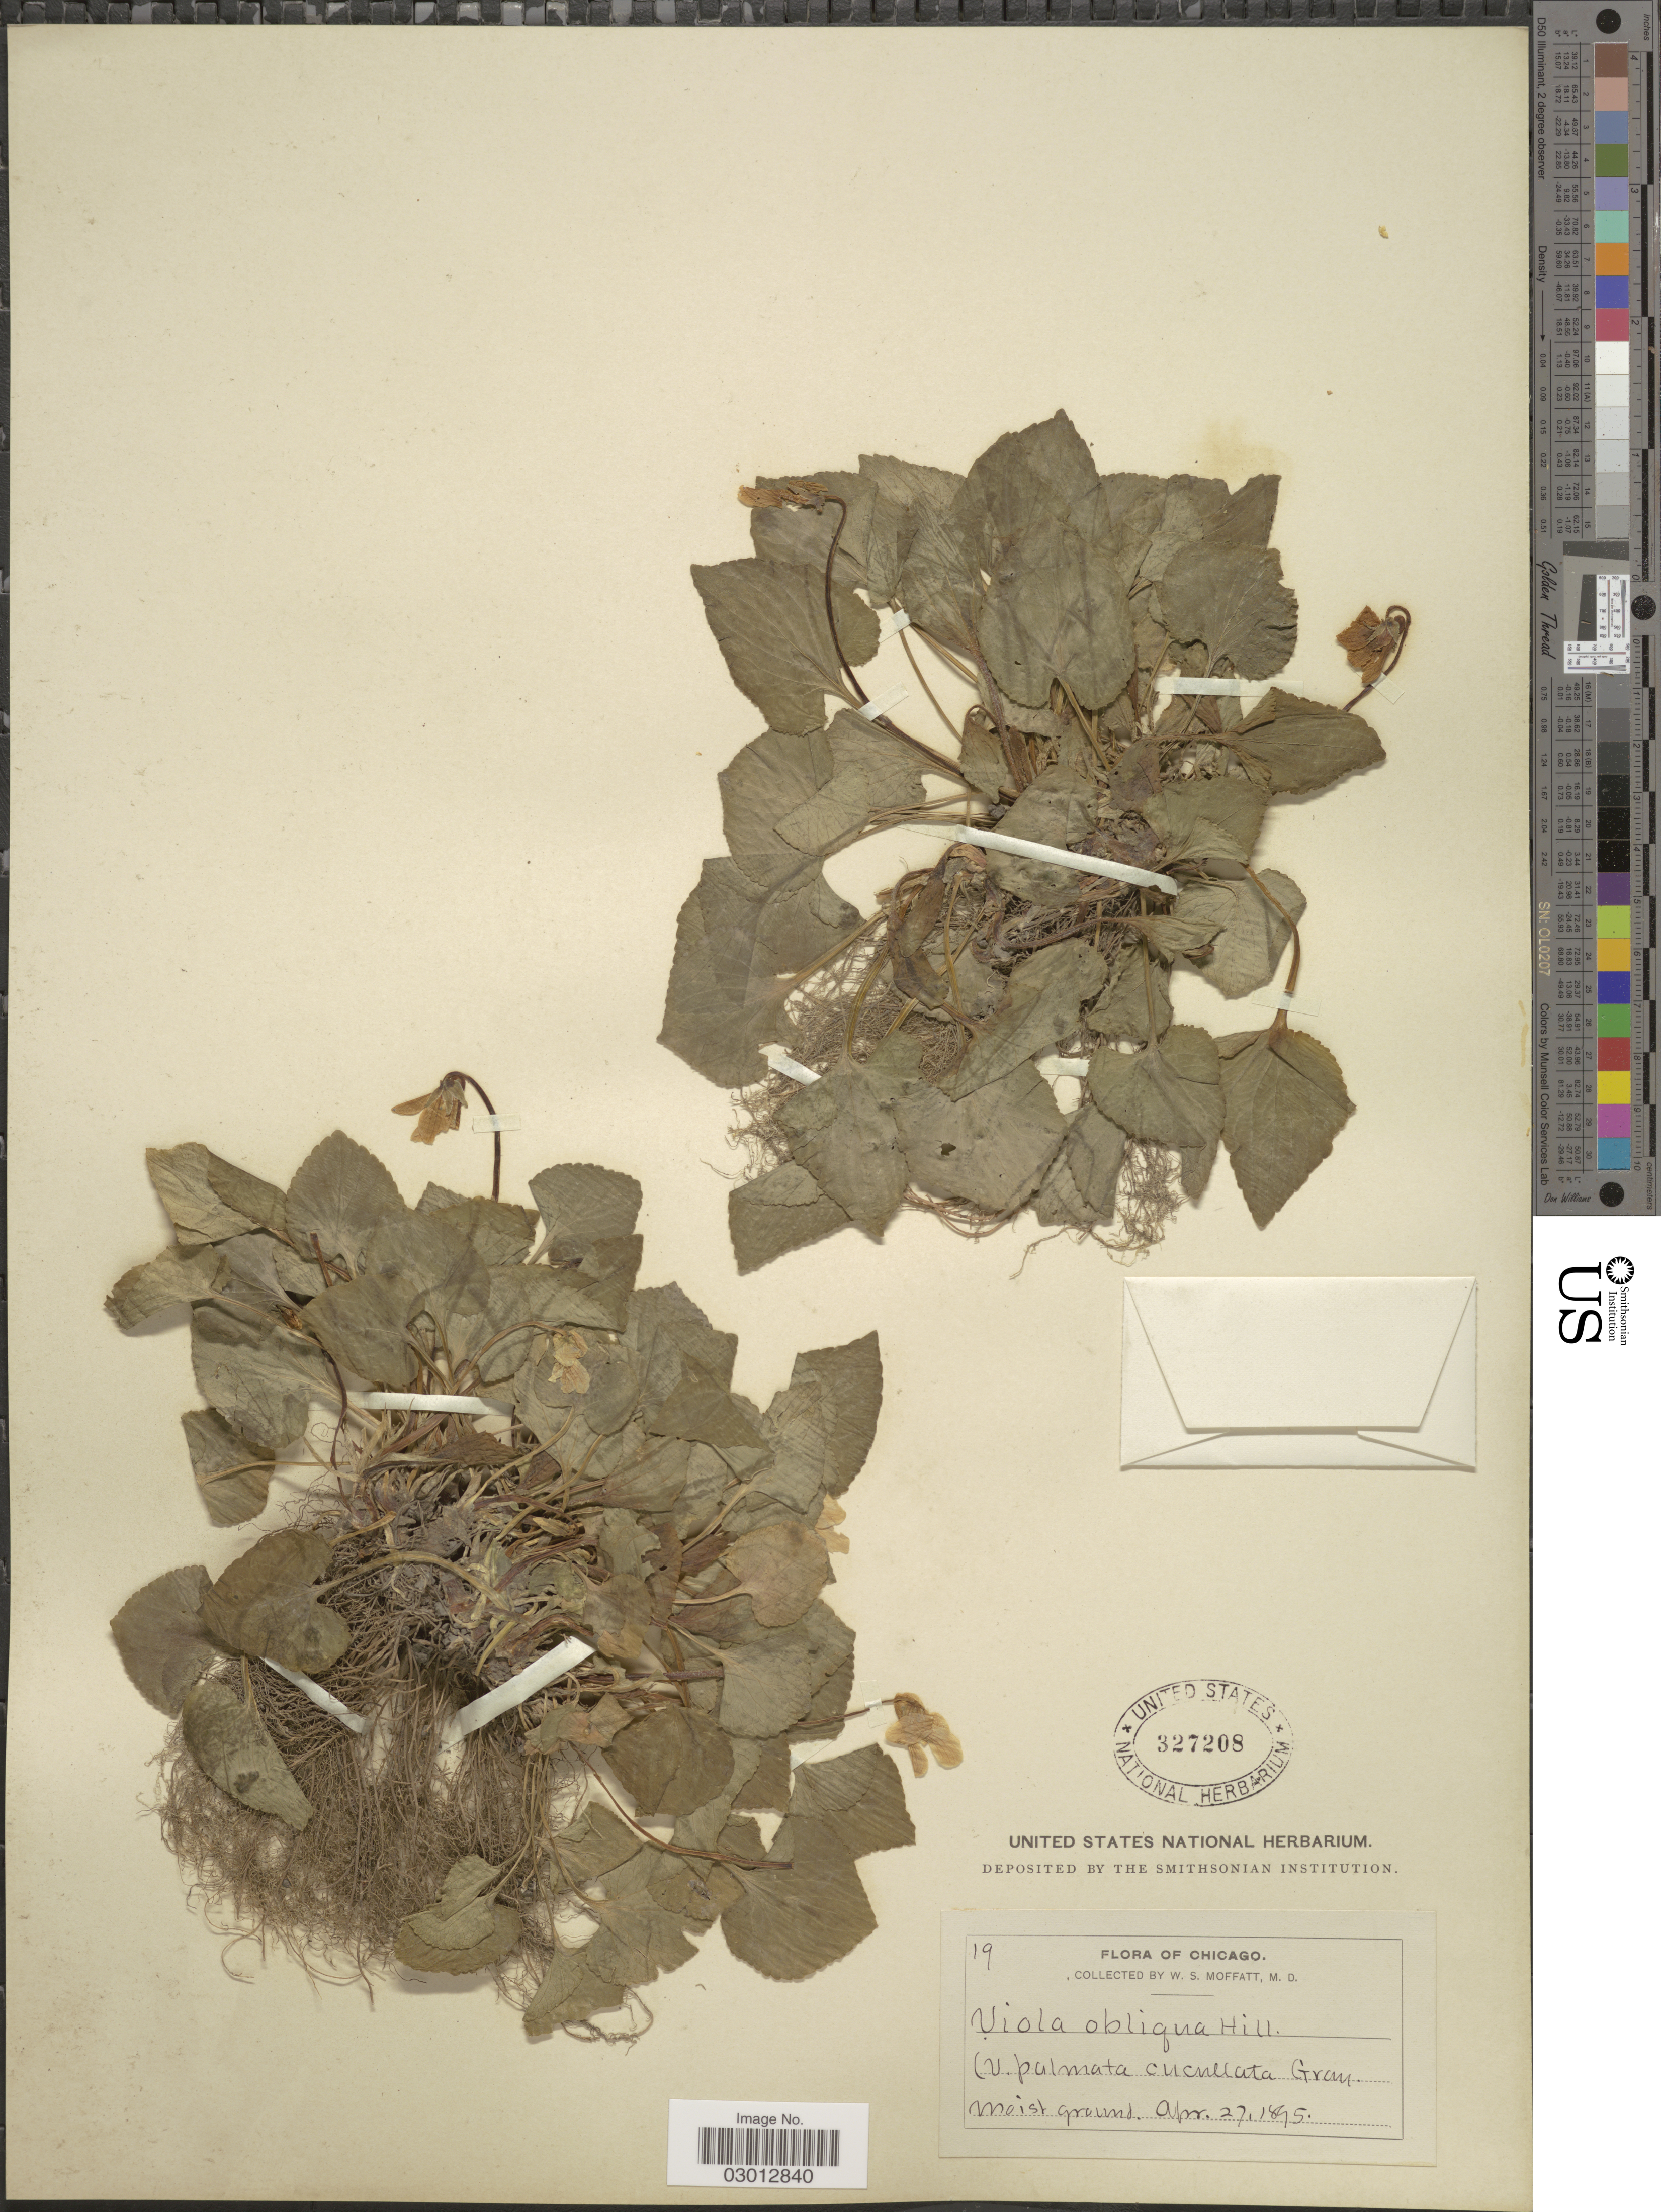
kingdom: Plantae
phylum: Tracheophyta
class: Magnoliopsida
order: Malpighiales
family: Violaceae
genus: Viola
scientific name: Viola papilionacea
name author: Pursh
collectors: W. Moffatt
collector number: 19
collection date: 1895-04-27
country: United States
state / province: Illinois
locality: Chicago.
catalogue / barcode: US 327208